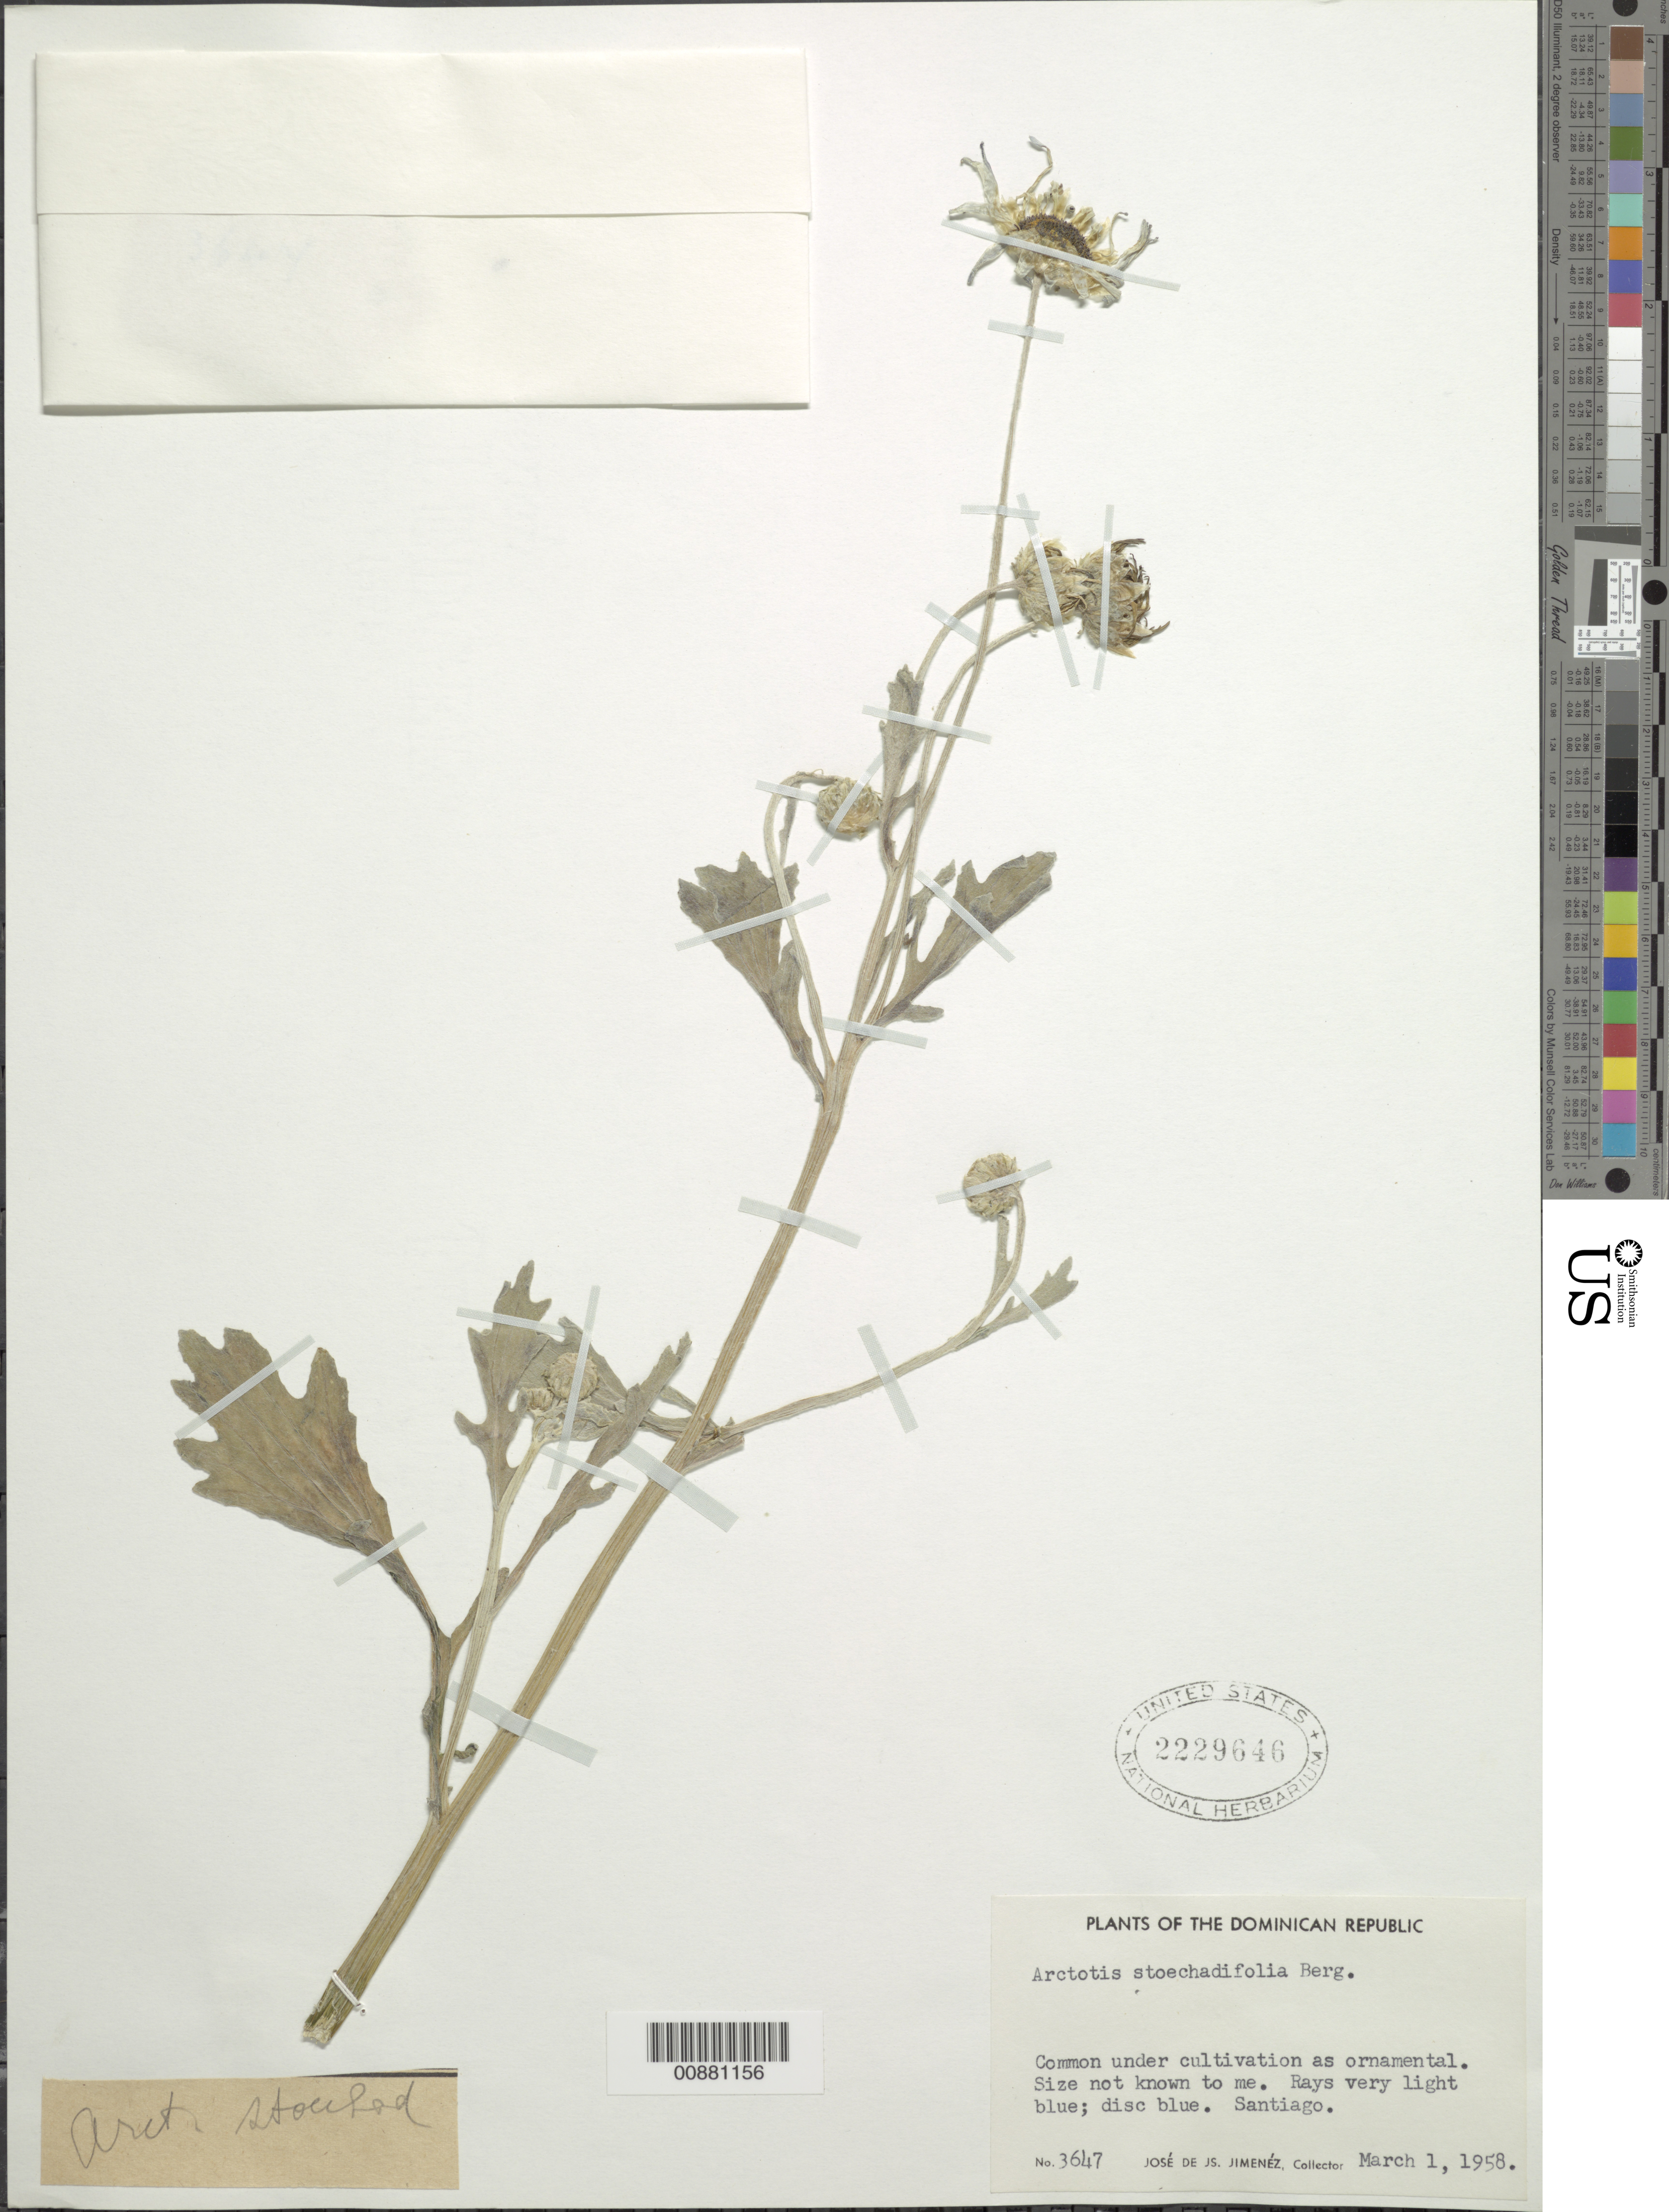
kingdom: Plantae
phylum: Tracheophyta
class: Magnoliopsida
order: Asterales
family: Asteraceae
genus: Arctotis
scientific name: Arctotis stoechadifolia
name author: P.J. Bergius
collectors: J. J. Jiménez Almonte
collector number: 3647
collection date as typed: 1 March 1958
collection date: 1958-03-01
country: Dominican Republic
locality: Santiago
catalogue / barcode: US 2229646